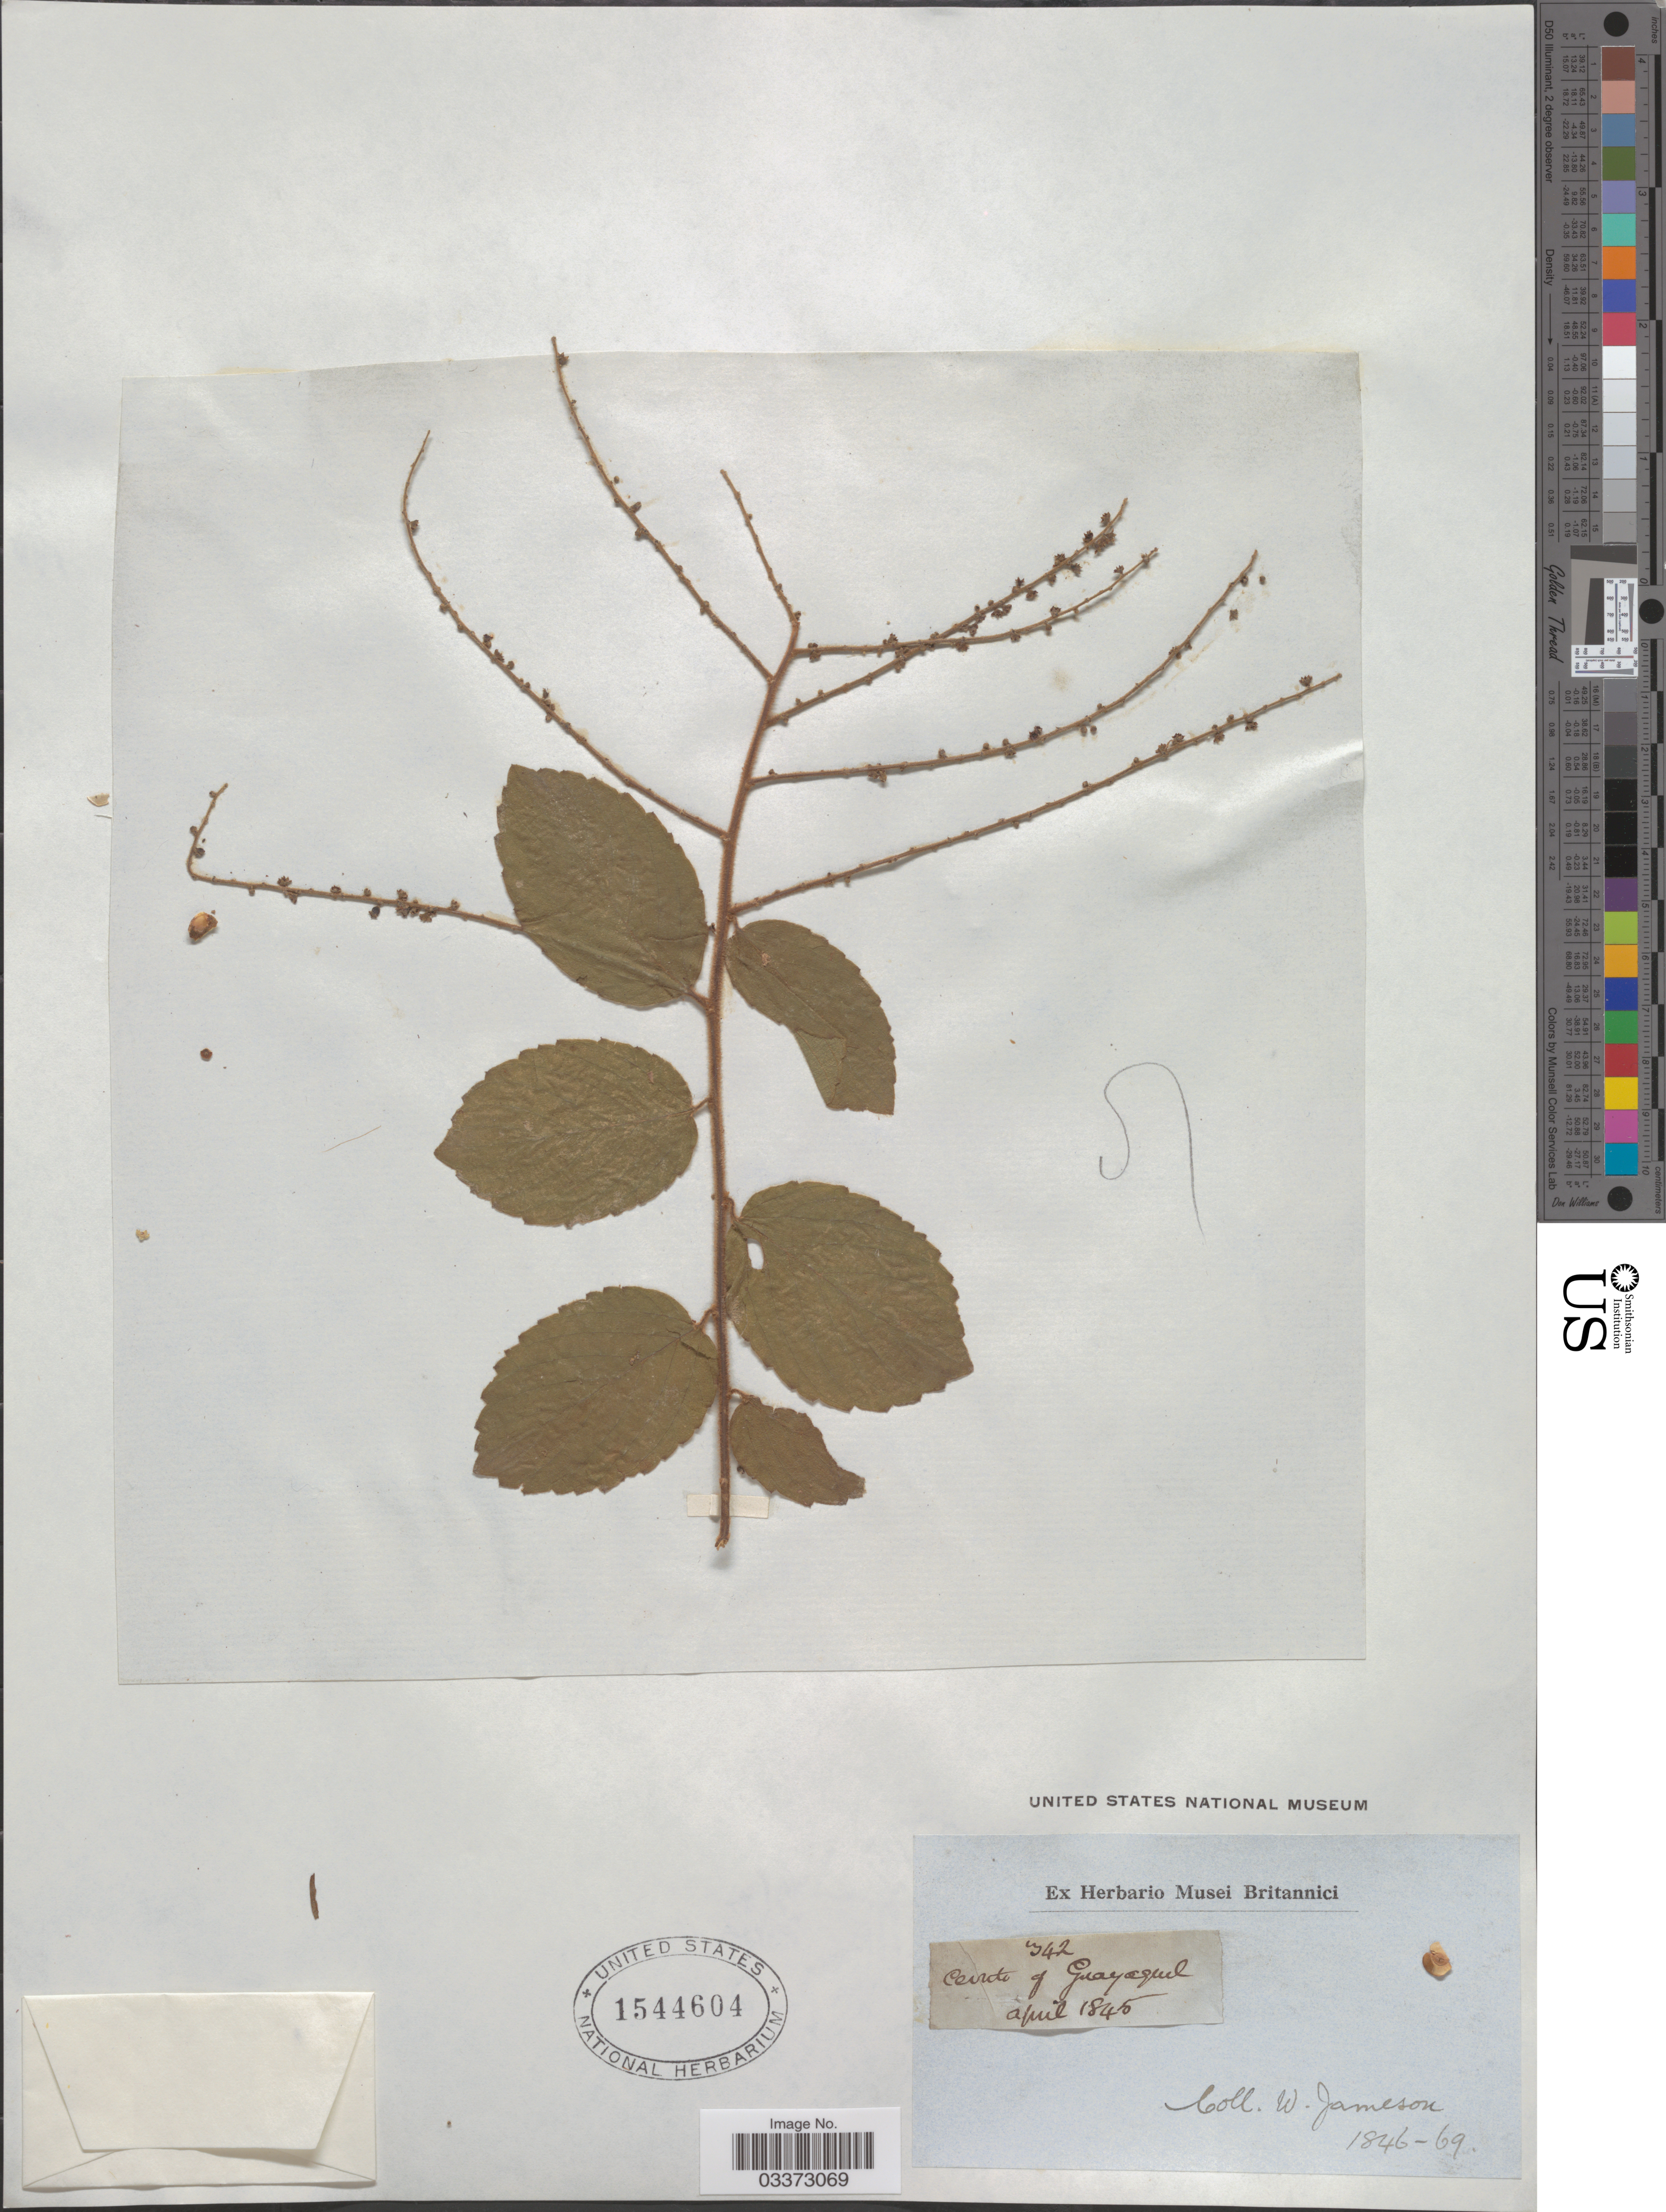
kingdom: Plantae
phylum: Tracheophyta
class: Magnoliopsida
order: Rosales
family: Rhamnaceae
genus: Gouania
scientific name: Gouania sp.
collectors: W. Jameson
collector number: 342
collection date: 1845-04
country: Ecuador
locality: Cerrito of Guayaquil.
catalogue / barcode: US 1544604